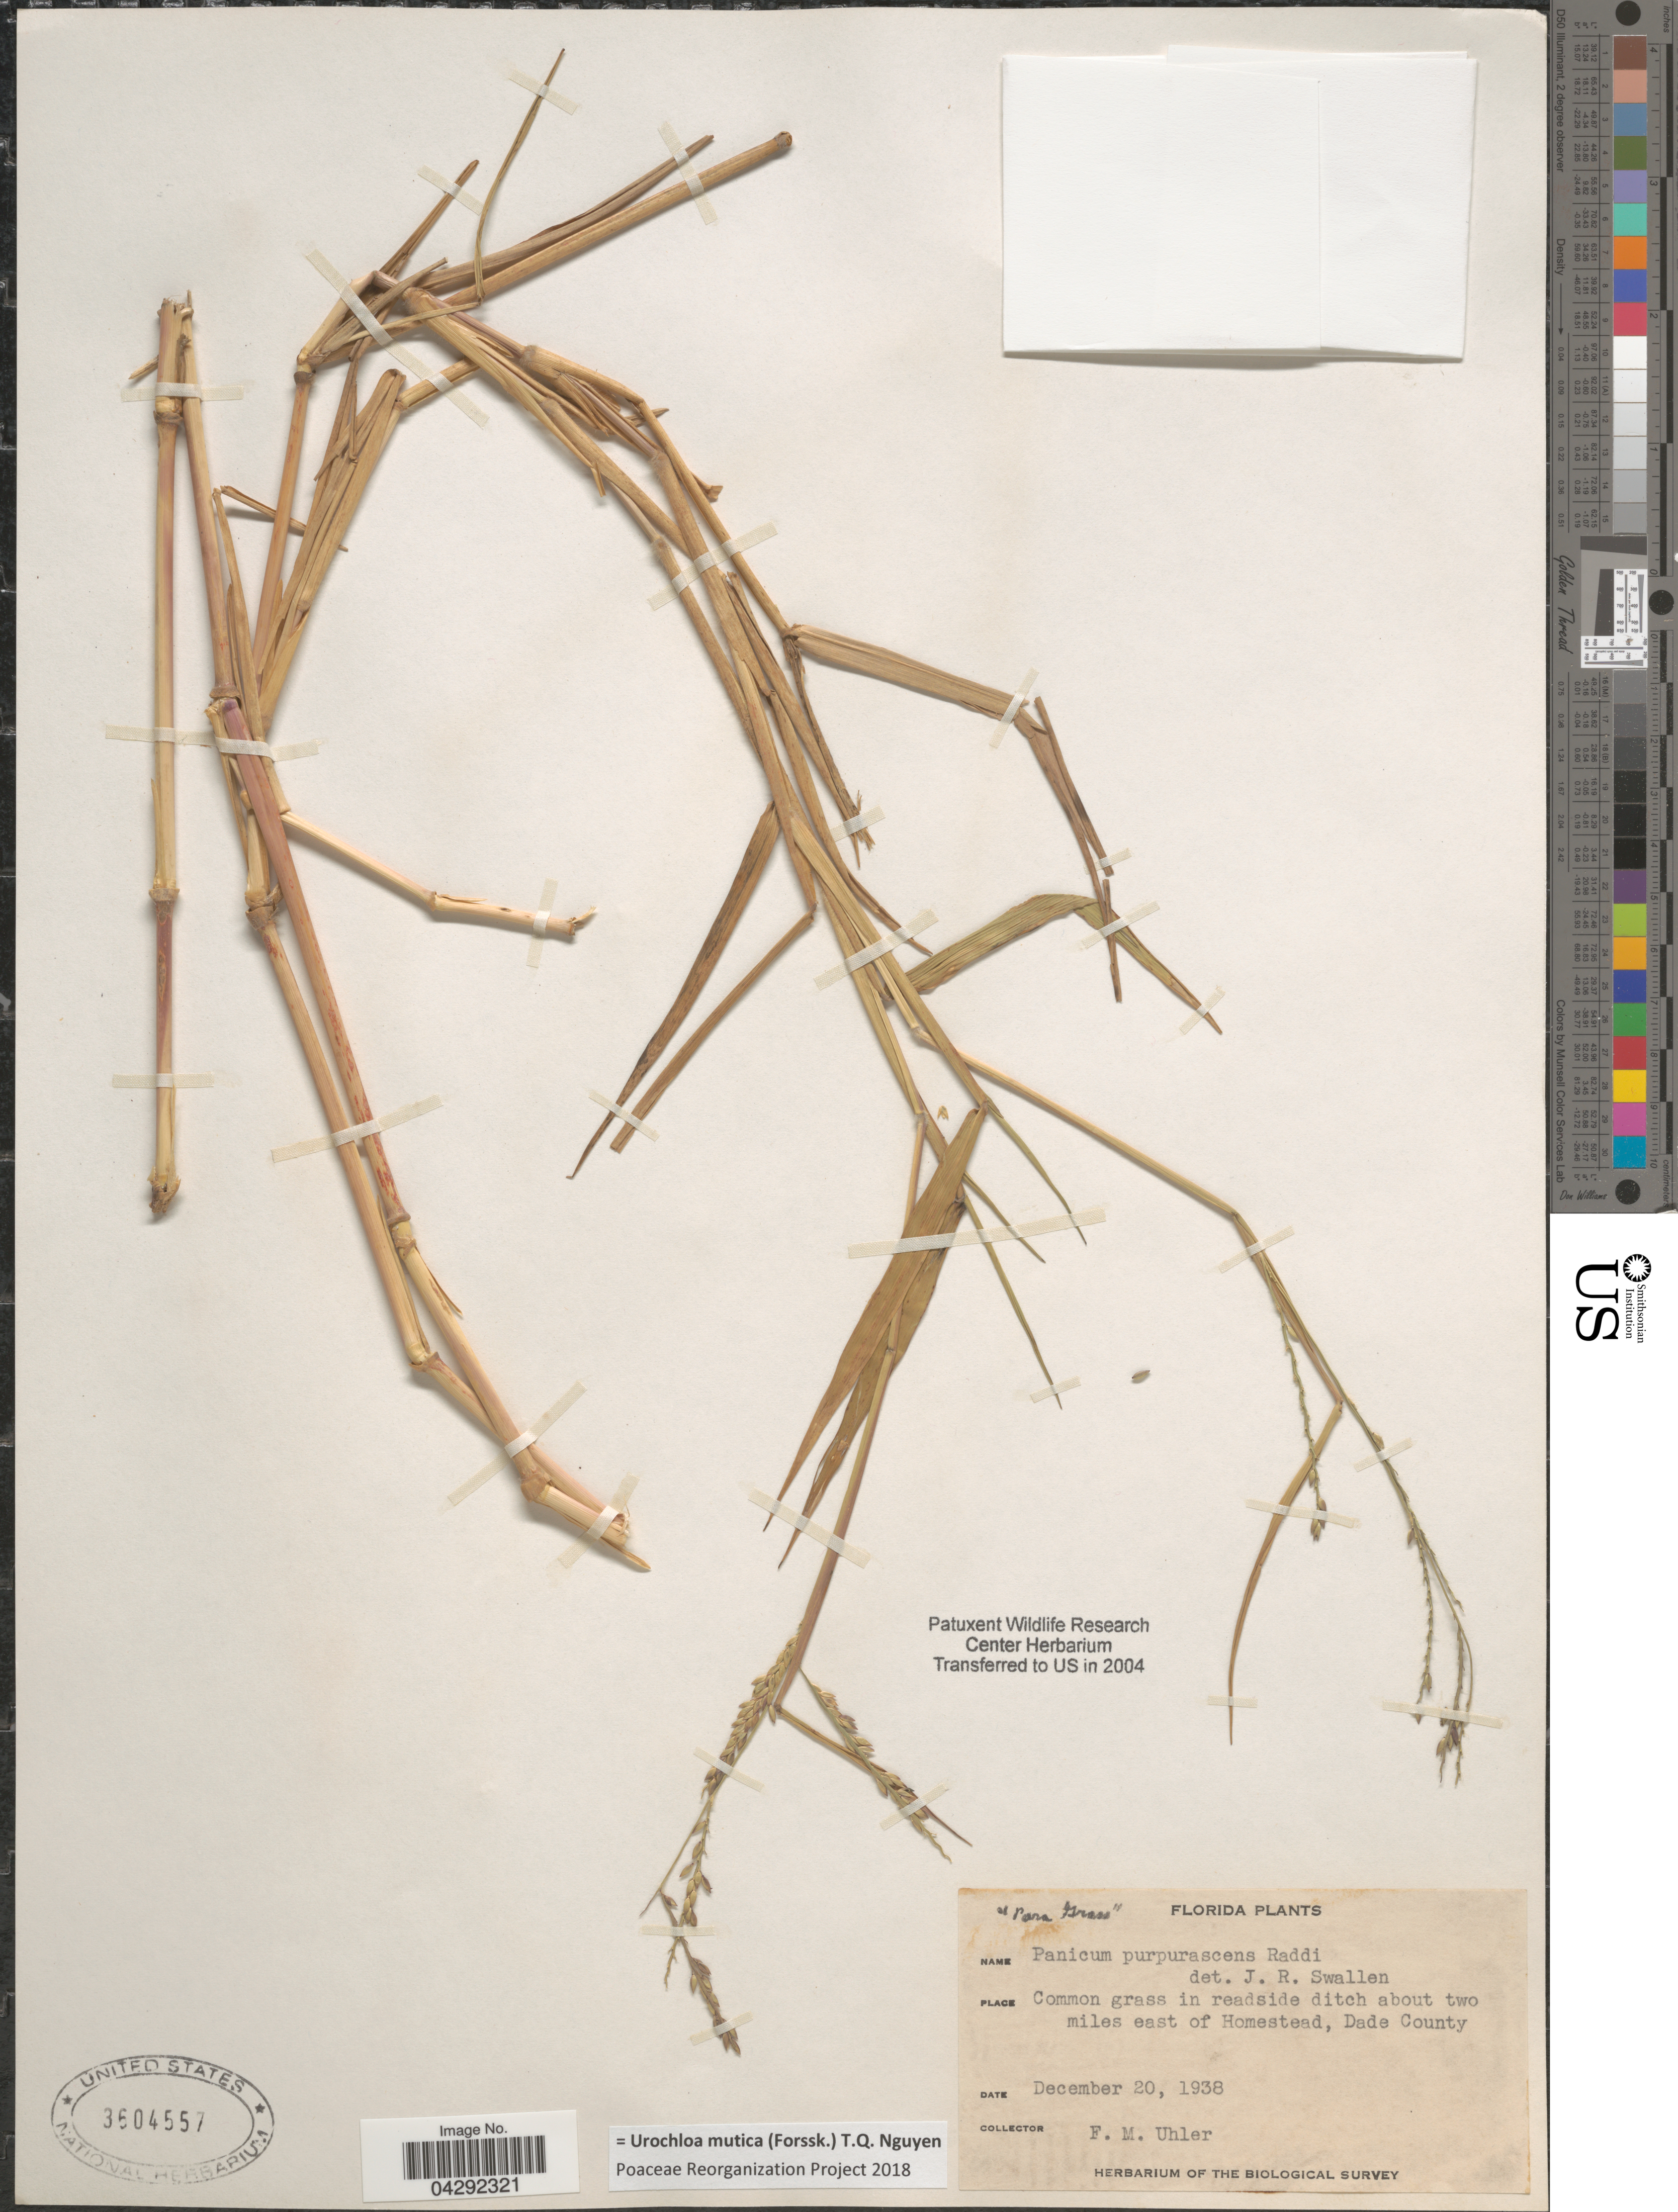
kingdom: Plantae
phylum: Tracheophyta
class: Liliopsida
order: Poales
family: Poaceae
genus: Urochloa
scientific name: Urochloa mutica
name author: (Forssk.) T.Q. Nguyen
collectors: F. M. Uhler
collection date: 1938-12-20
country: United States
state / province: Florida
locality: In roadside ditch about two miles east of Homestead, Dade County. The Biological Survey.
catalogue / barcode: US 3604551